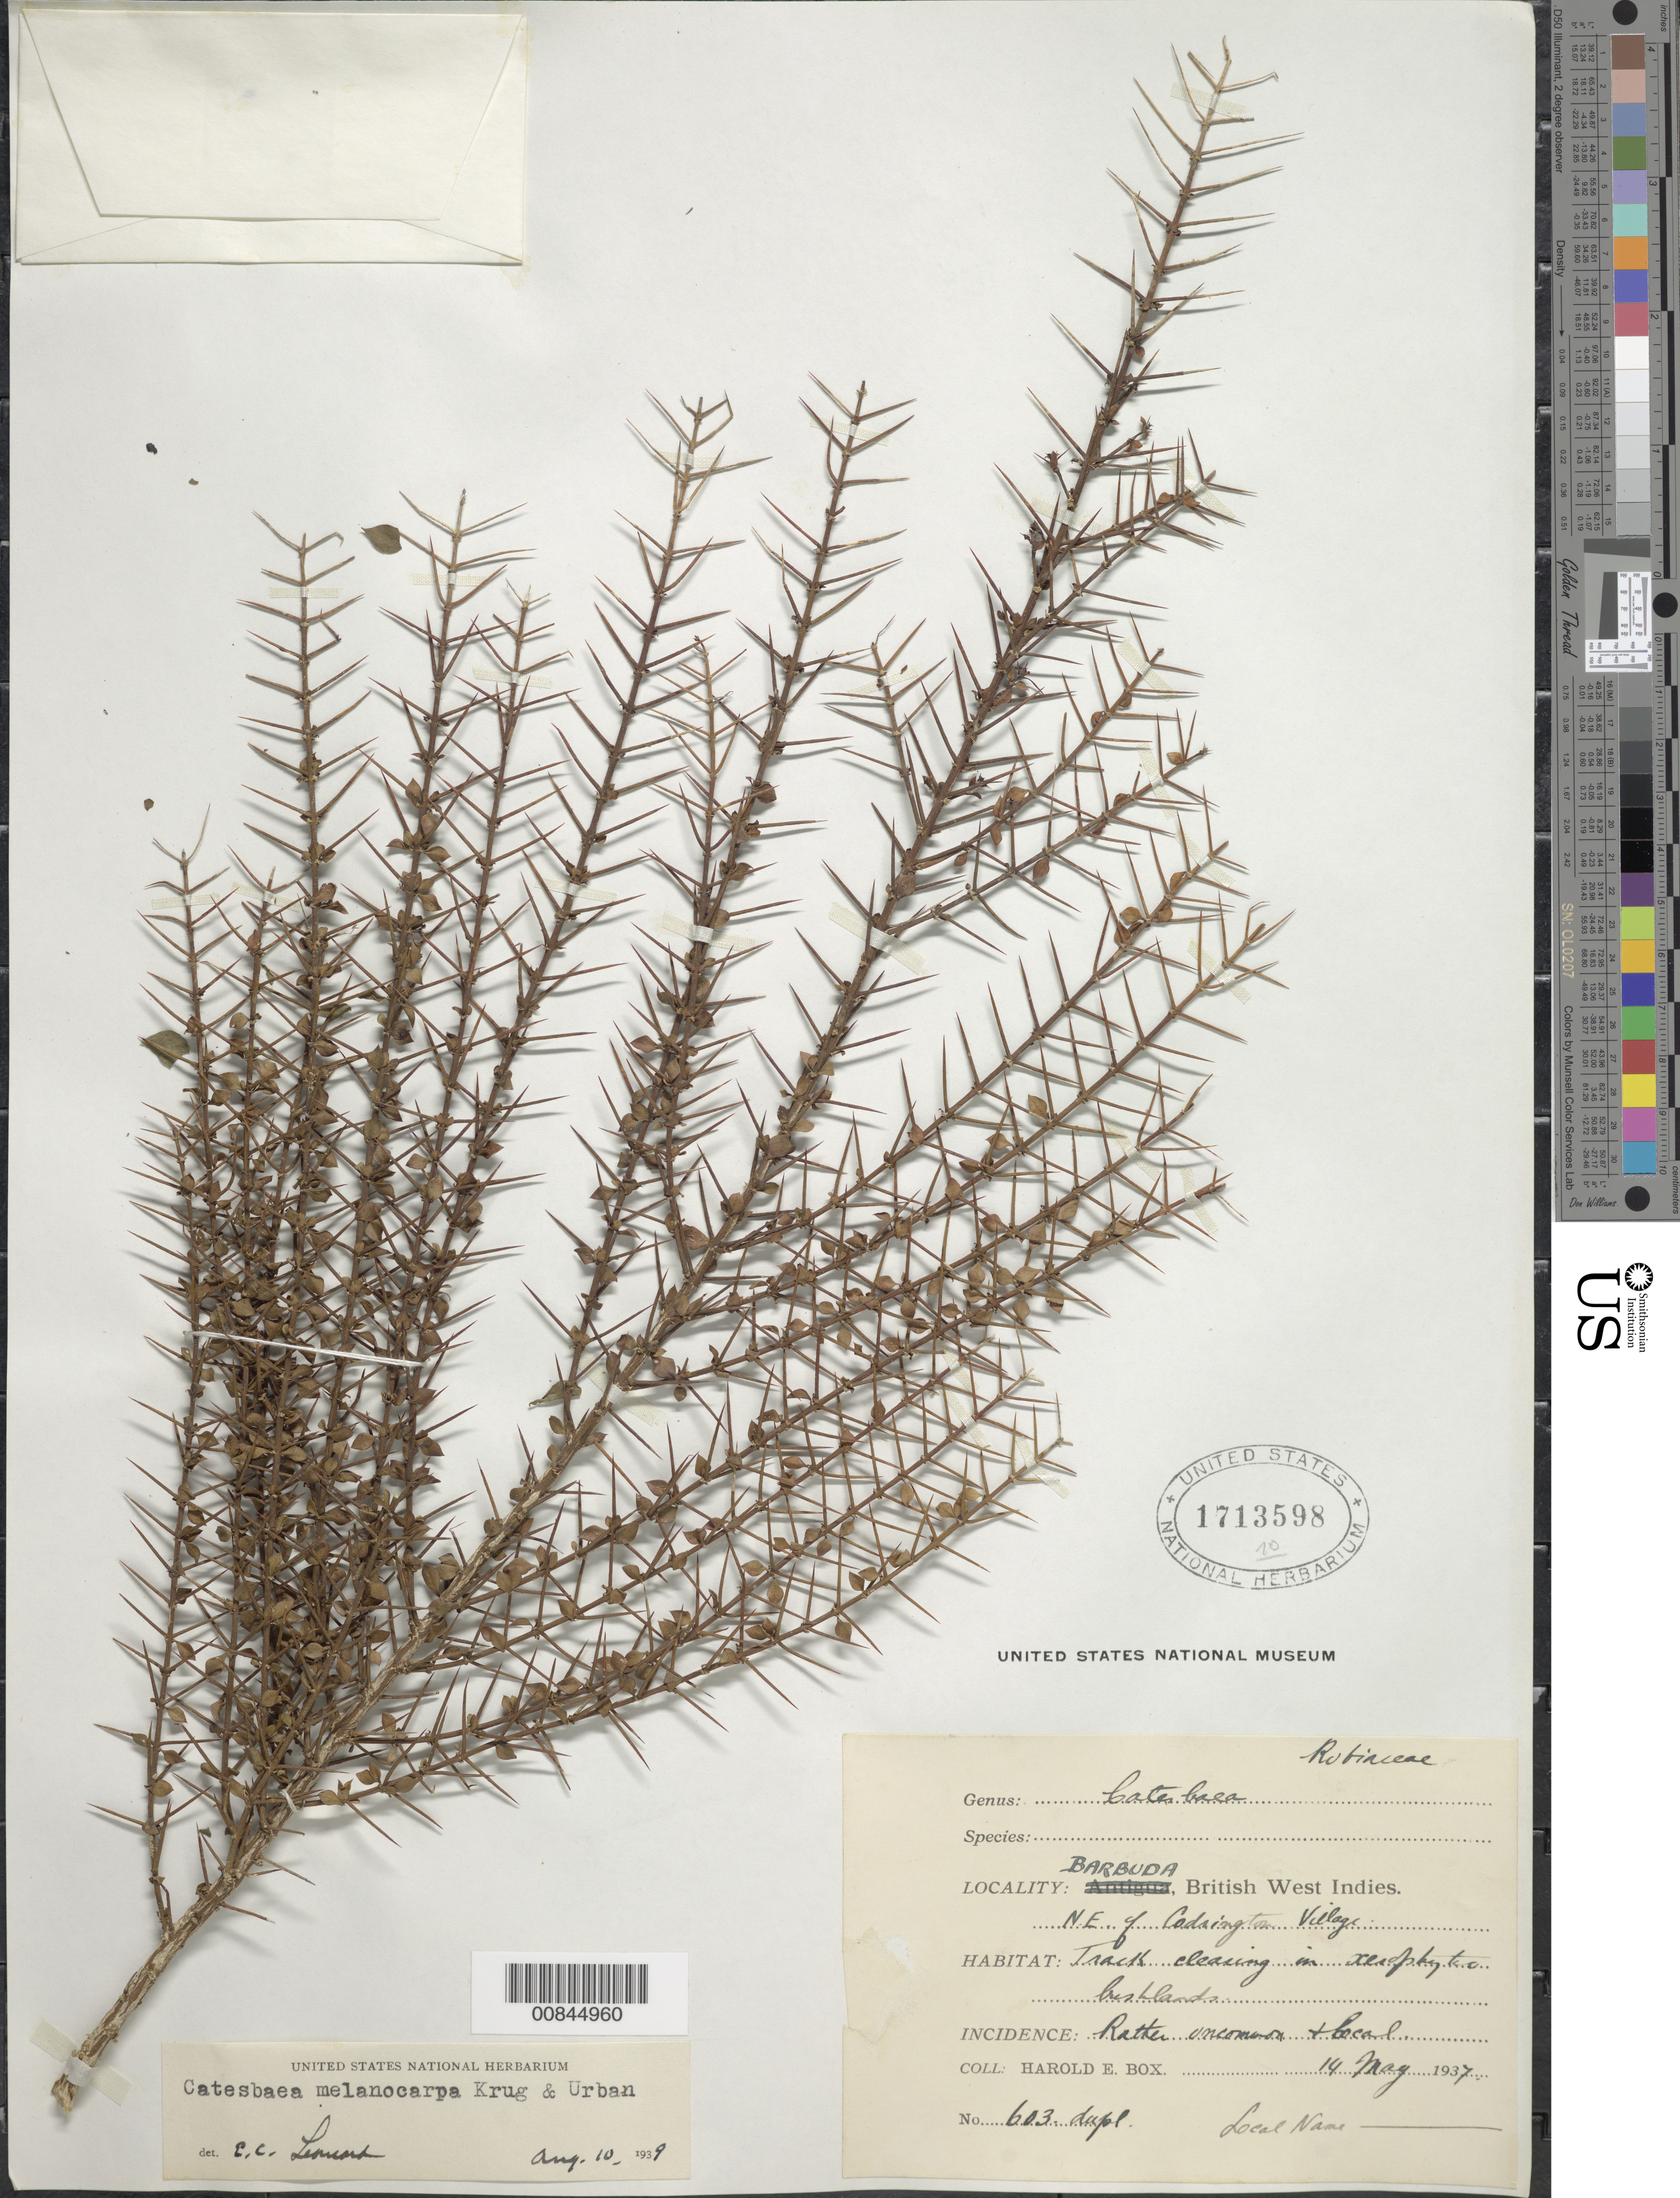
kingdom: Plantae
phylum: Tracheophyta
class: Magnoliopsida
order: Gentianales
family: Rubiaceae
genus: Catesbaea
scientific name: Catesbaea melanocarpa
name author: Krug & Urb.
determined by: Leonard, Emery C., (US)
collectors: H. E. Box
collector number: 603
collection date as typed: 14 May 1937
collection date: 1937-05-14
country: Antigua and Barbuda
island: Barbuda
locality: NE of Codrington Village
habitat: Track clearing in xerophytic brushlands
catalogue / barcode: US 1713598